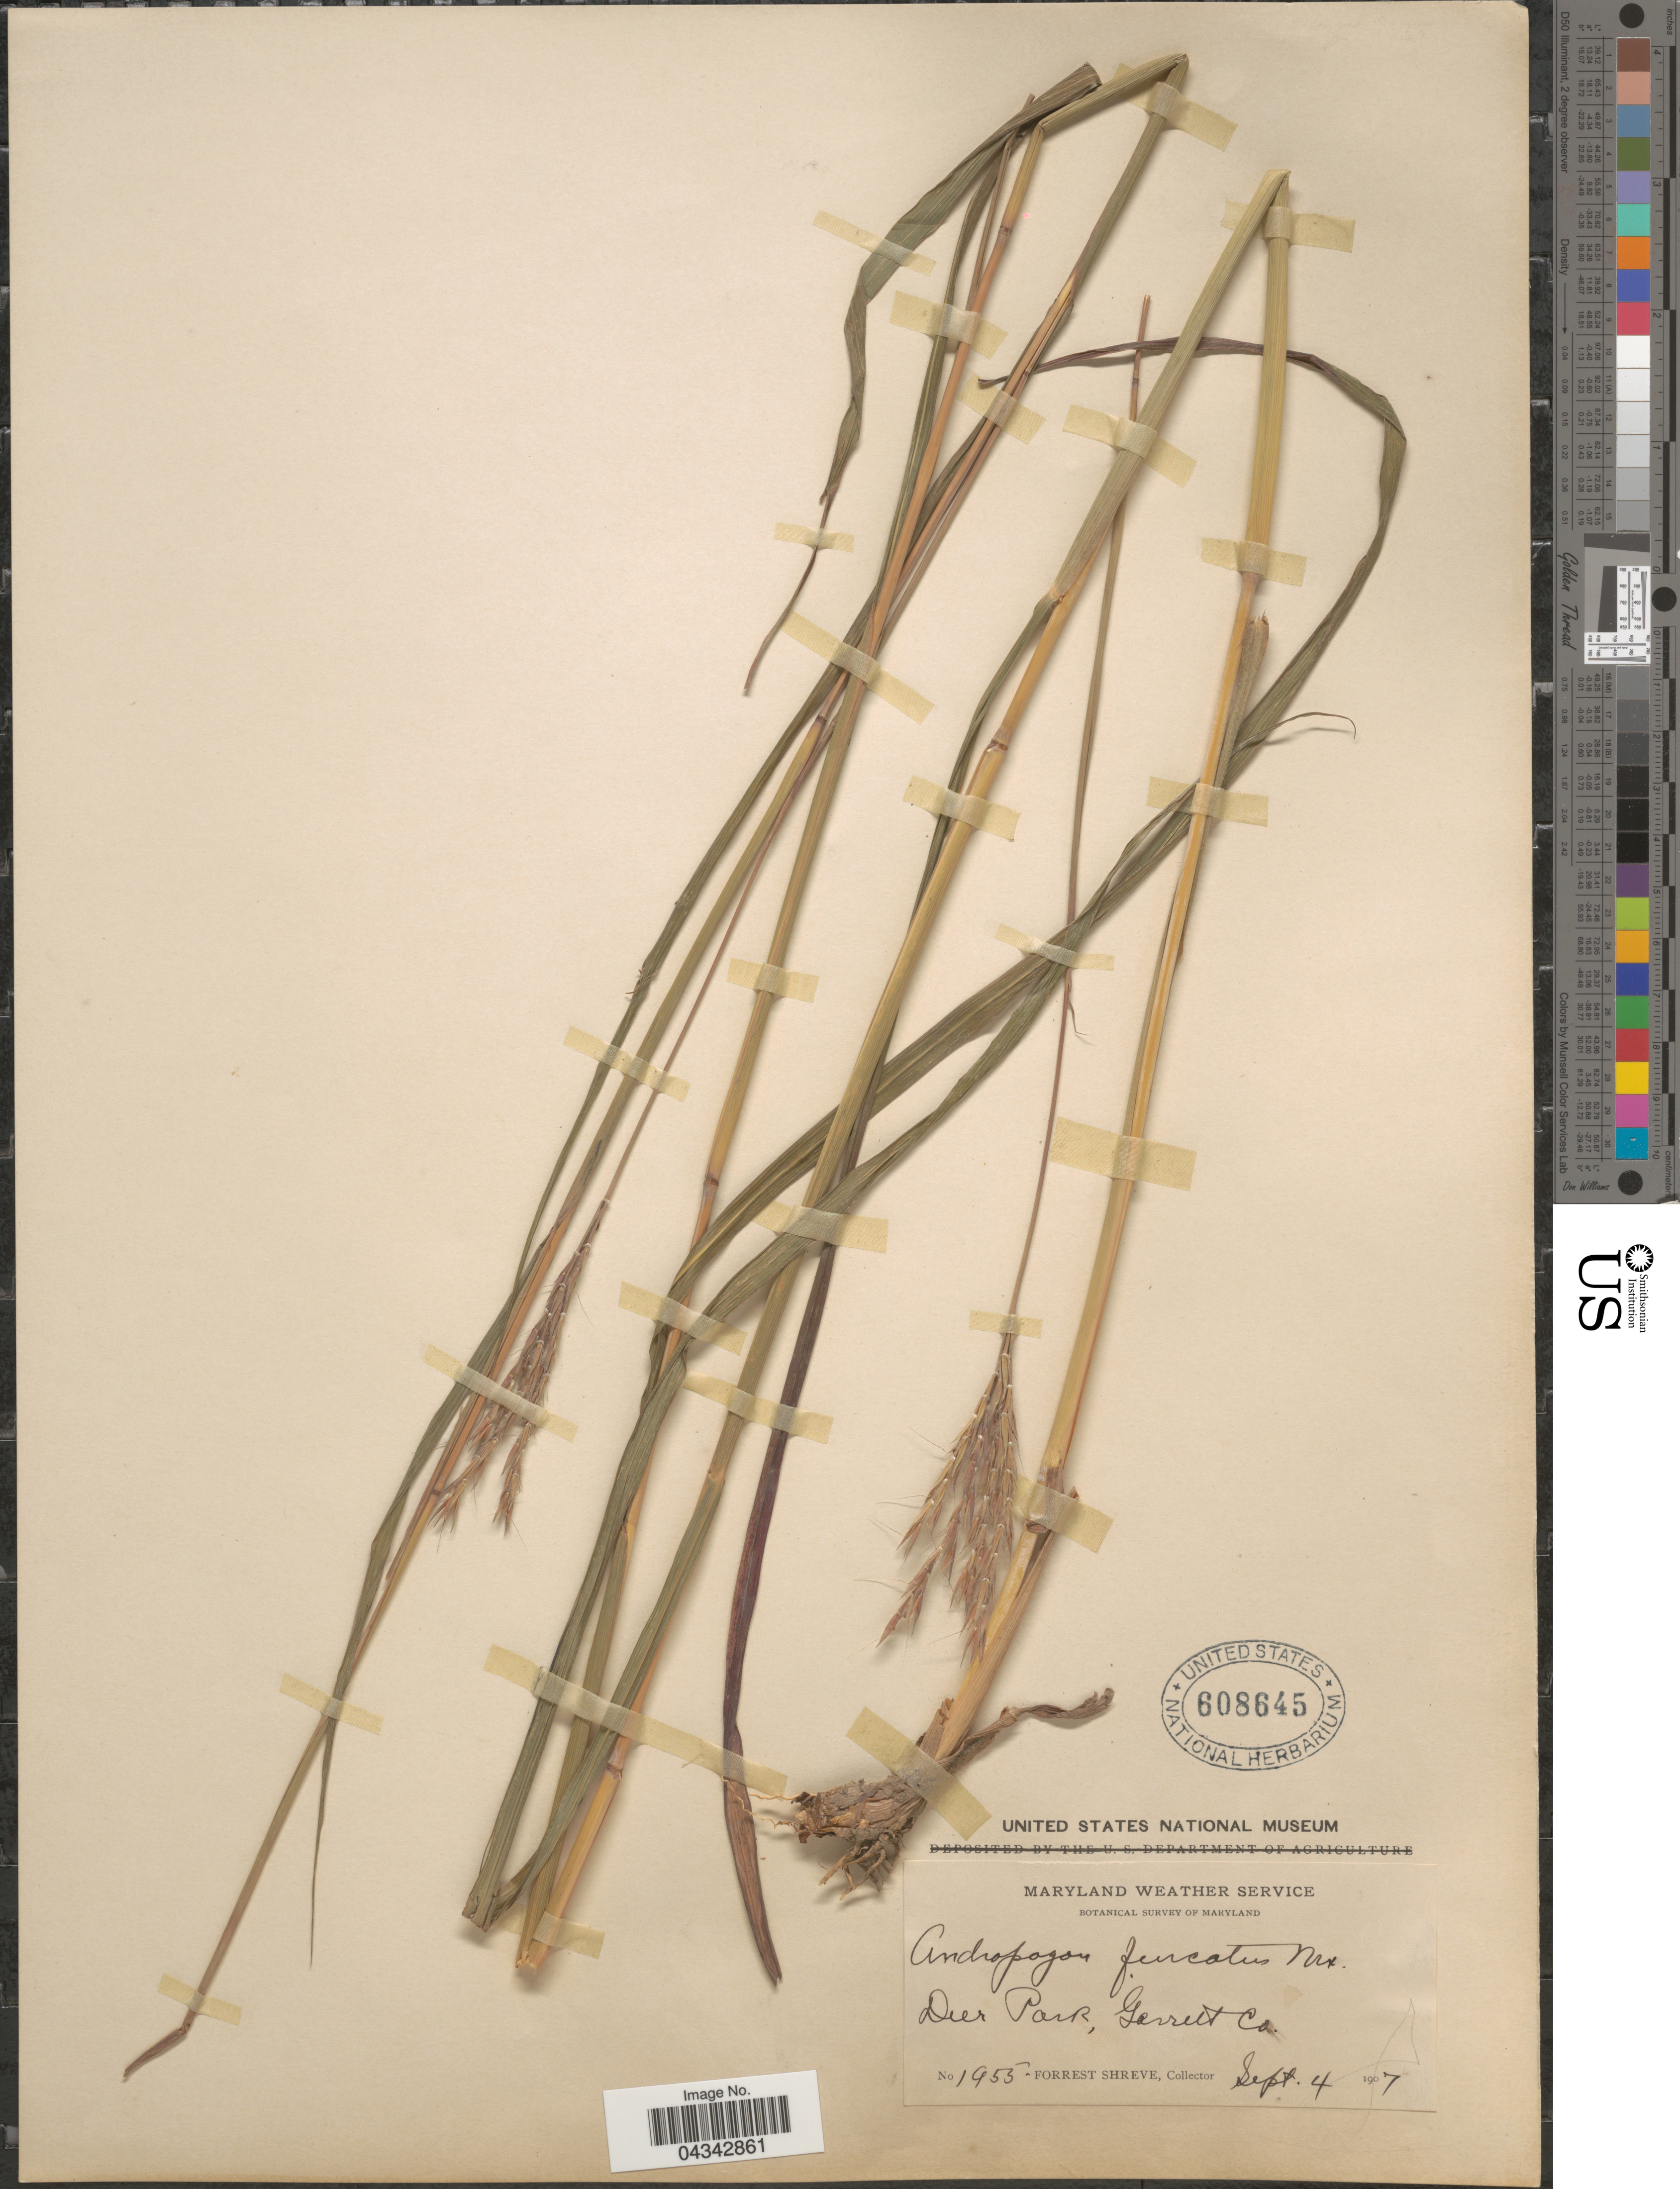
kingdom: Plantae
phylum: Tracheophyta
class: Liliopsida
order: Poales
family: Poaceae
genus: Andropogon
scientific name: Andropogon gerardii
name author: Vitman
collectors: F. Shreve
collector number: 1955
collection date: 1907-09-04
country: United States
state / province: Maryland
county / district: Garrett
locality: Botanical Survey of Maryland. Deer Park, Garrett Co.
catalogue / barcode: US 608645